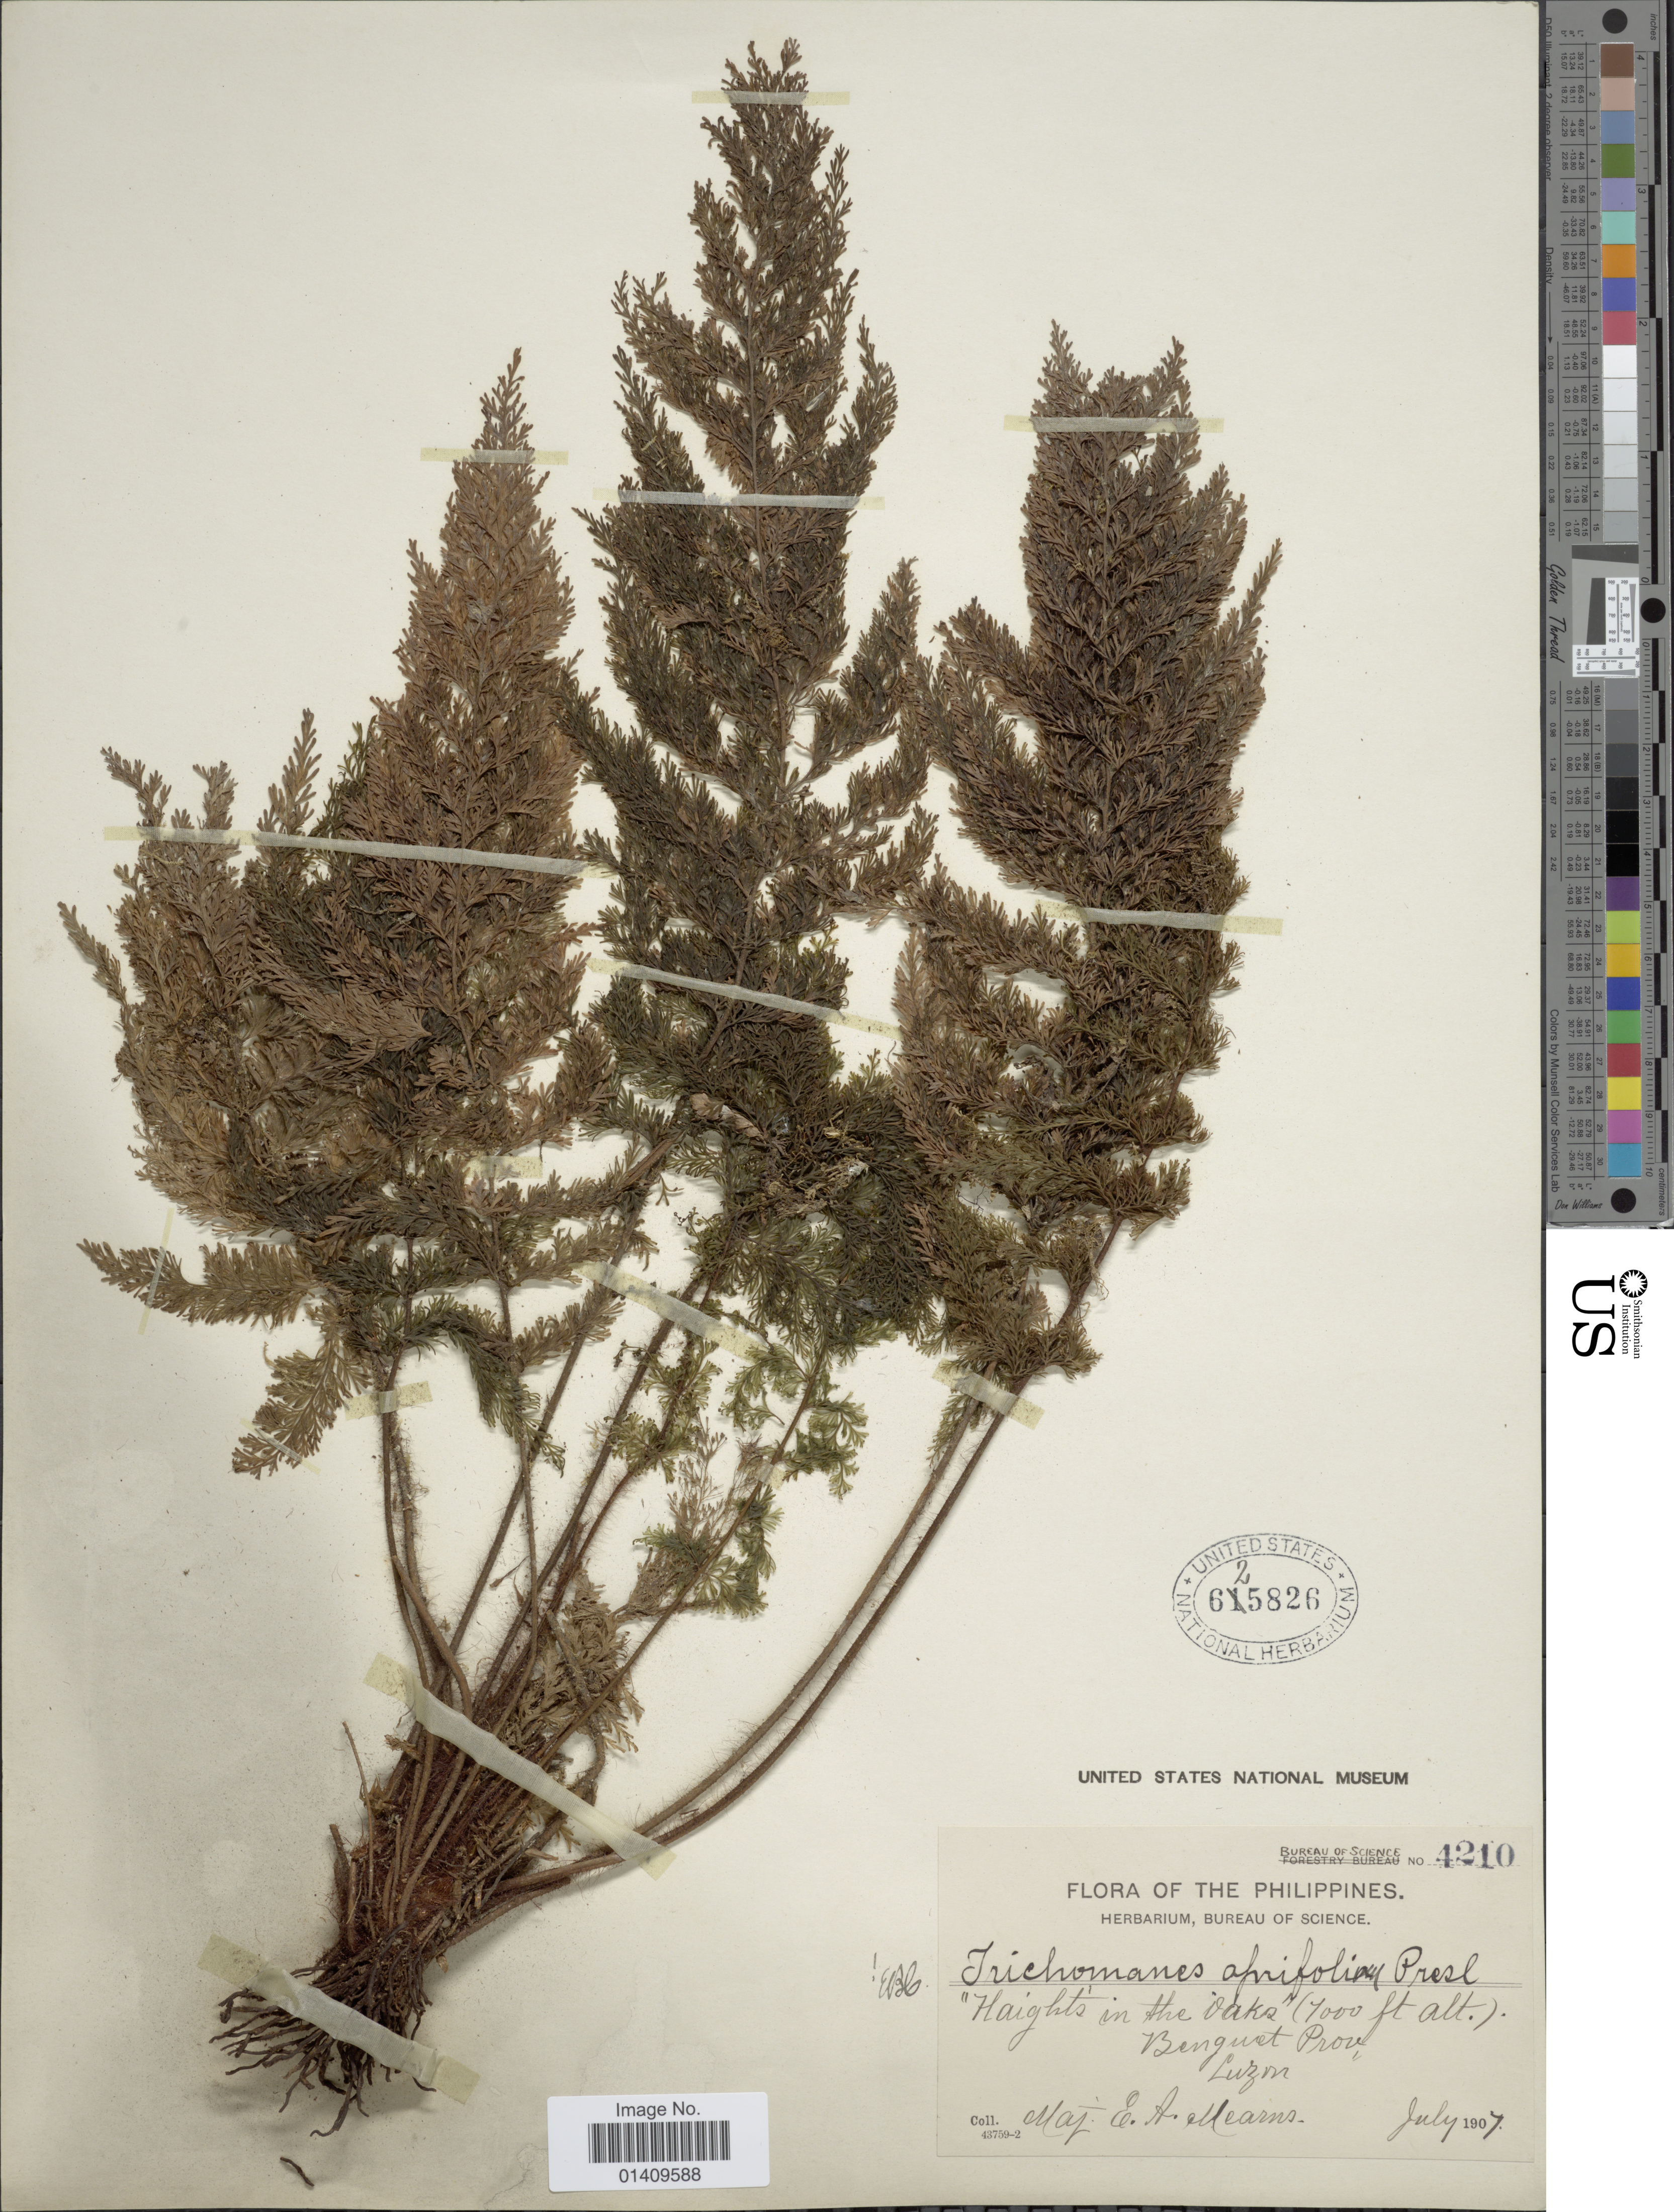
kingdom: Plantae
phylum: Tracheophyta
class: Polypodiopsida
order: Hymenophyllales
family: Hymenophyllaceae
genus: Callistopteris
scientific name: Callistopteris apiifolia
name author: (C. Presl) Copel.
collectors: E. A. Mearns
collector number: Bureau of Science4210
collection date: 1907-07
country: Philippines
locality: Haights in the Vakz Benguet prov Luzon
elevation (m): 305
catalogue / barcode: US 625826